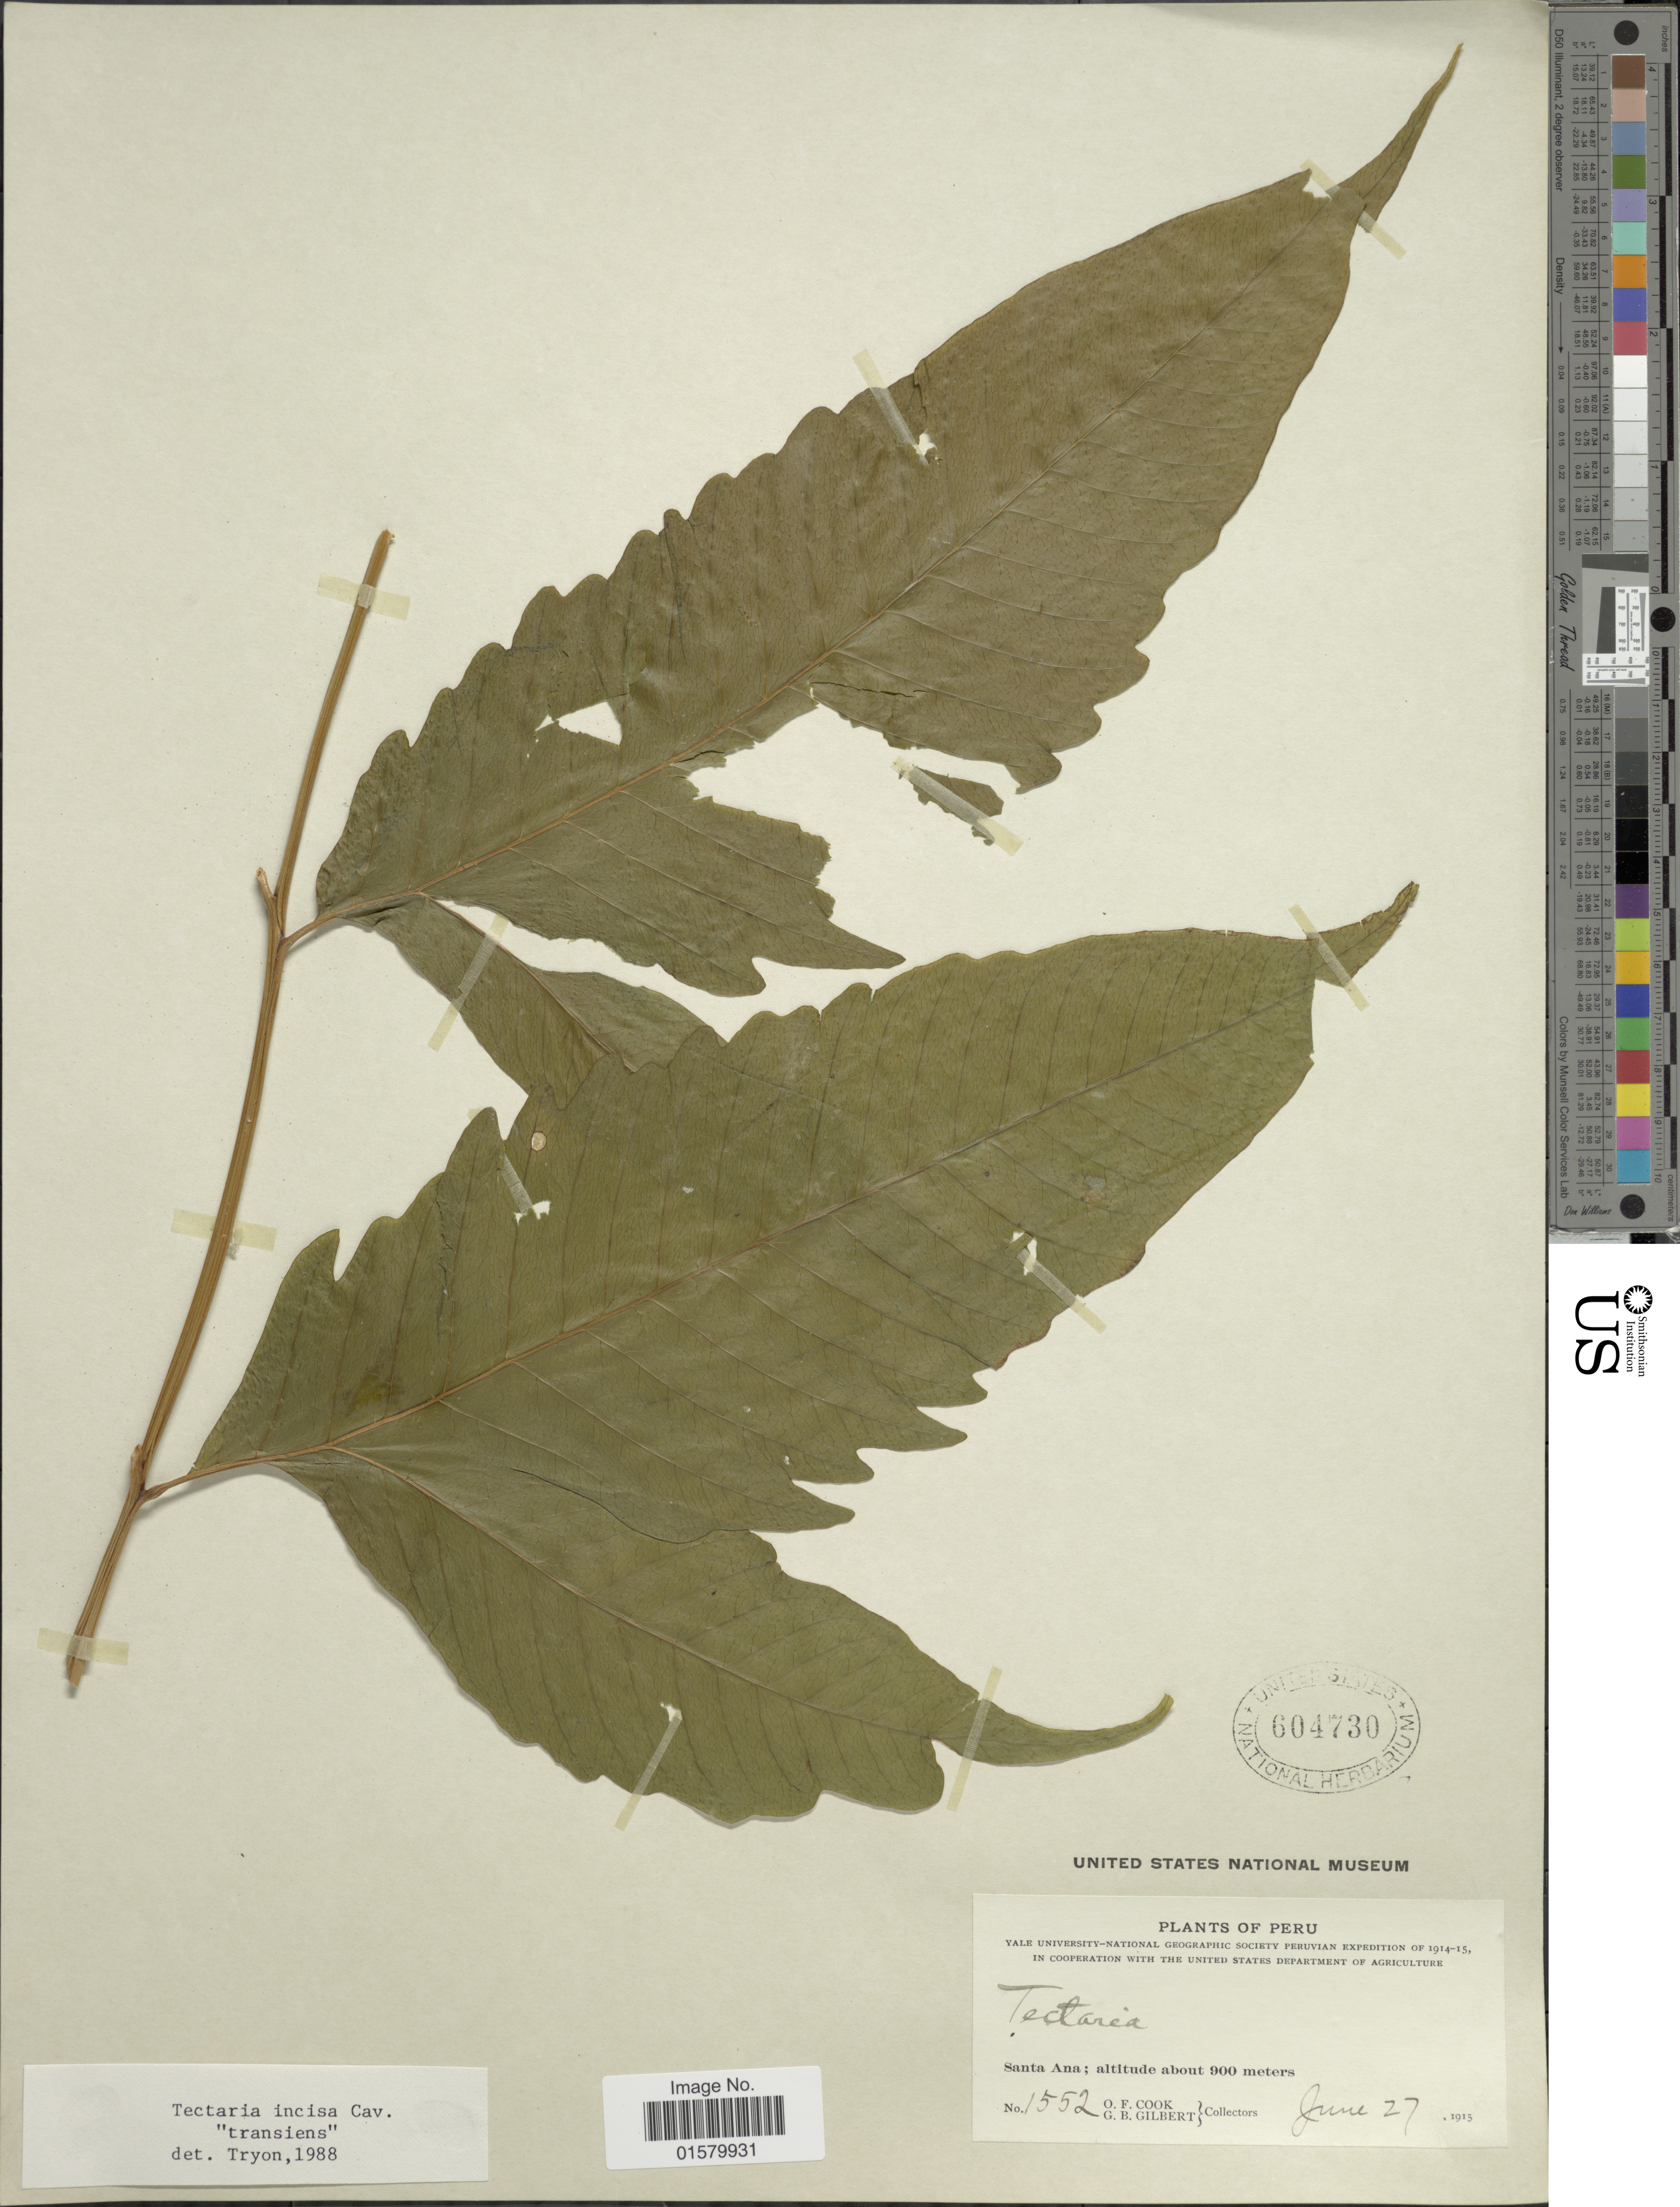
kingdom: Plantae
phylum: Tracheophyta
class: Polypodiopsida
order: Polypodiales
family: Tectariaceae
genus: Tectaria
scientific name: Tectaria transiens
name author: (C.V. Morton) A.R. Sm.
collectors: O. F. Cook & G. B. Gilbert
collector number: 1552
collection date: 1915-06-27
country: Peru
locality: Santa Ana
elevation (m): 900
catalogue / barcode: US 604730